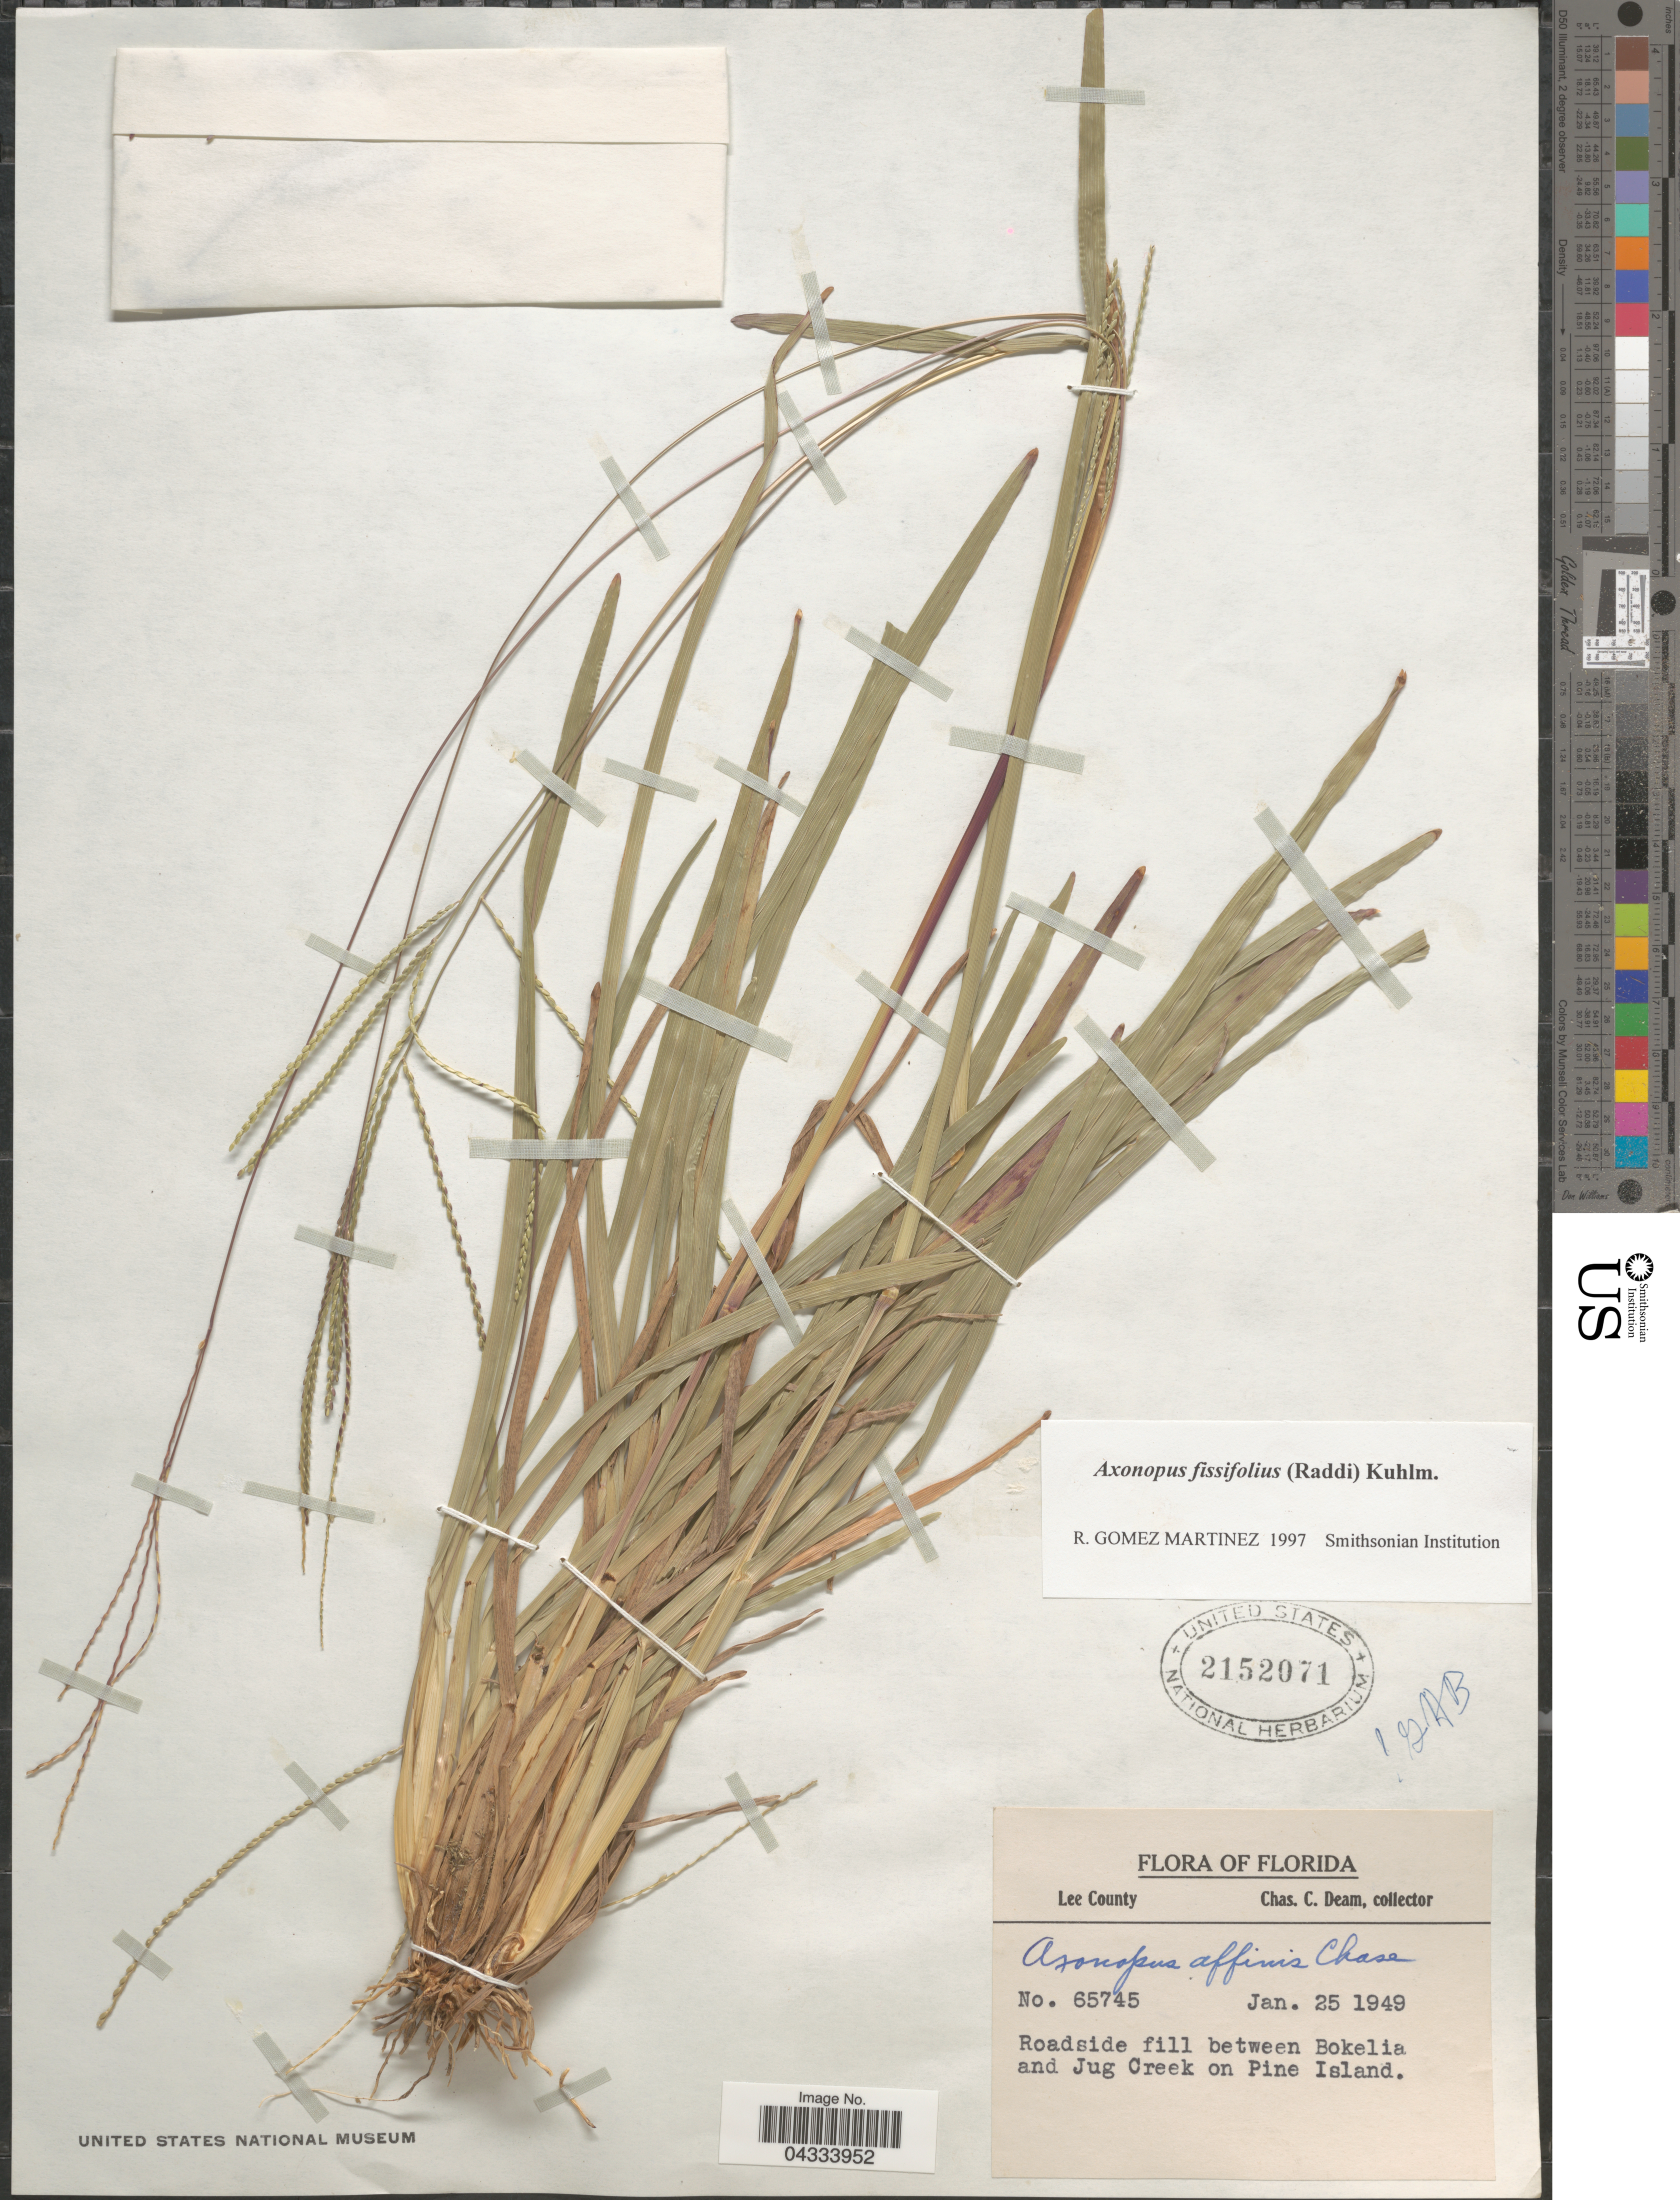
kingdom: Plantae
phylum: Tracheophyta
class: Liliopsida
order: Poales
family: Poaceae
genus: Axonopus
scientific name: Axonopus fissifolius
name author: (Raddi) Kuhlm.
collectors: C. C. Deam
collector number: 65745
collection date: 1949-01-25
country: United States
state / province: Florida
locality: Lee County. Roadside fill between Bokelia and Jug Creek on Pine Island.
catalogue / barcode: US 2152071